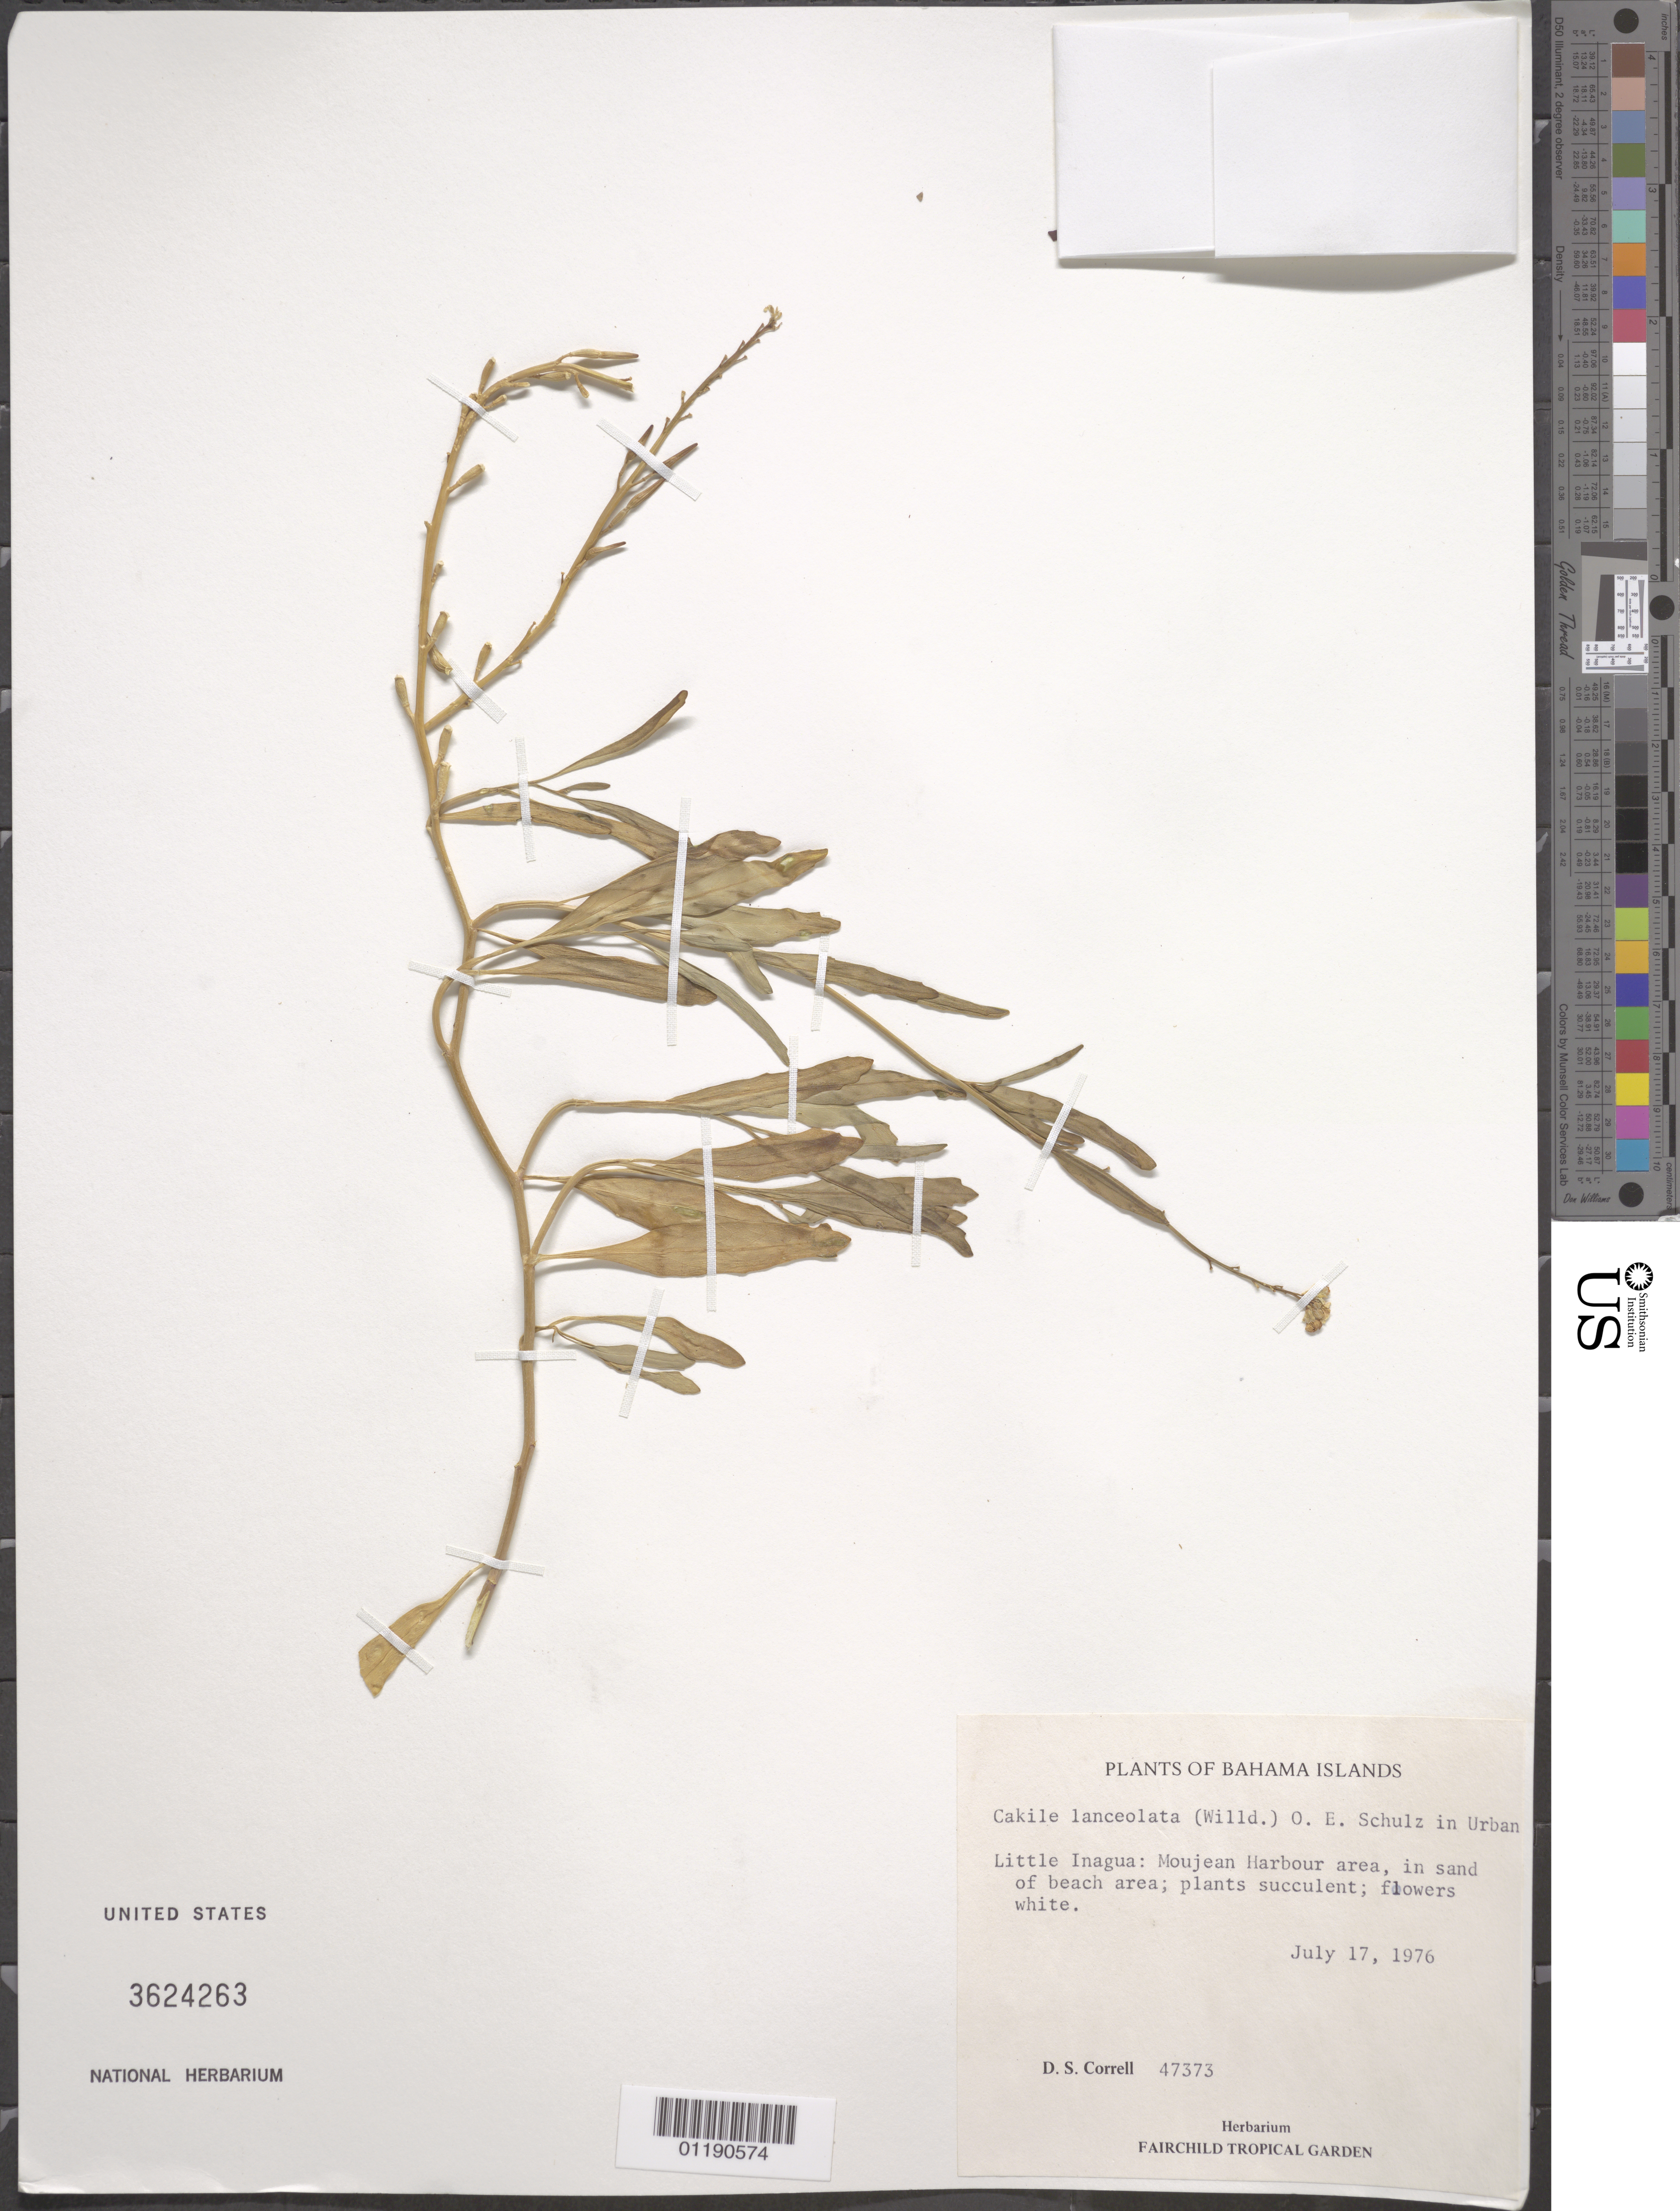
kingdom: Plantae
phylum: Tracheophyta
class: Magnoliopsida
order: Brassicales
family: Brassicaceae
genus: Cakile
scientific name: Cakile lanceolata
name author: (Willd.) O.E. Schulz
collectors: D. S. Correll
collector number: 47373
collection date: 1976-07-17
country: Bahamas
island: Little Inagua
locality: Little Inagua: Moujean Harbour area.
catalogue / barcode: US 3624263